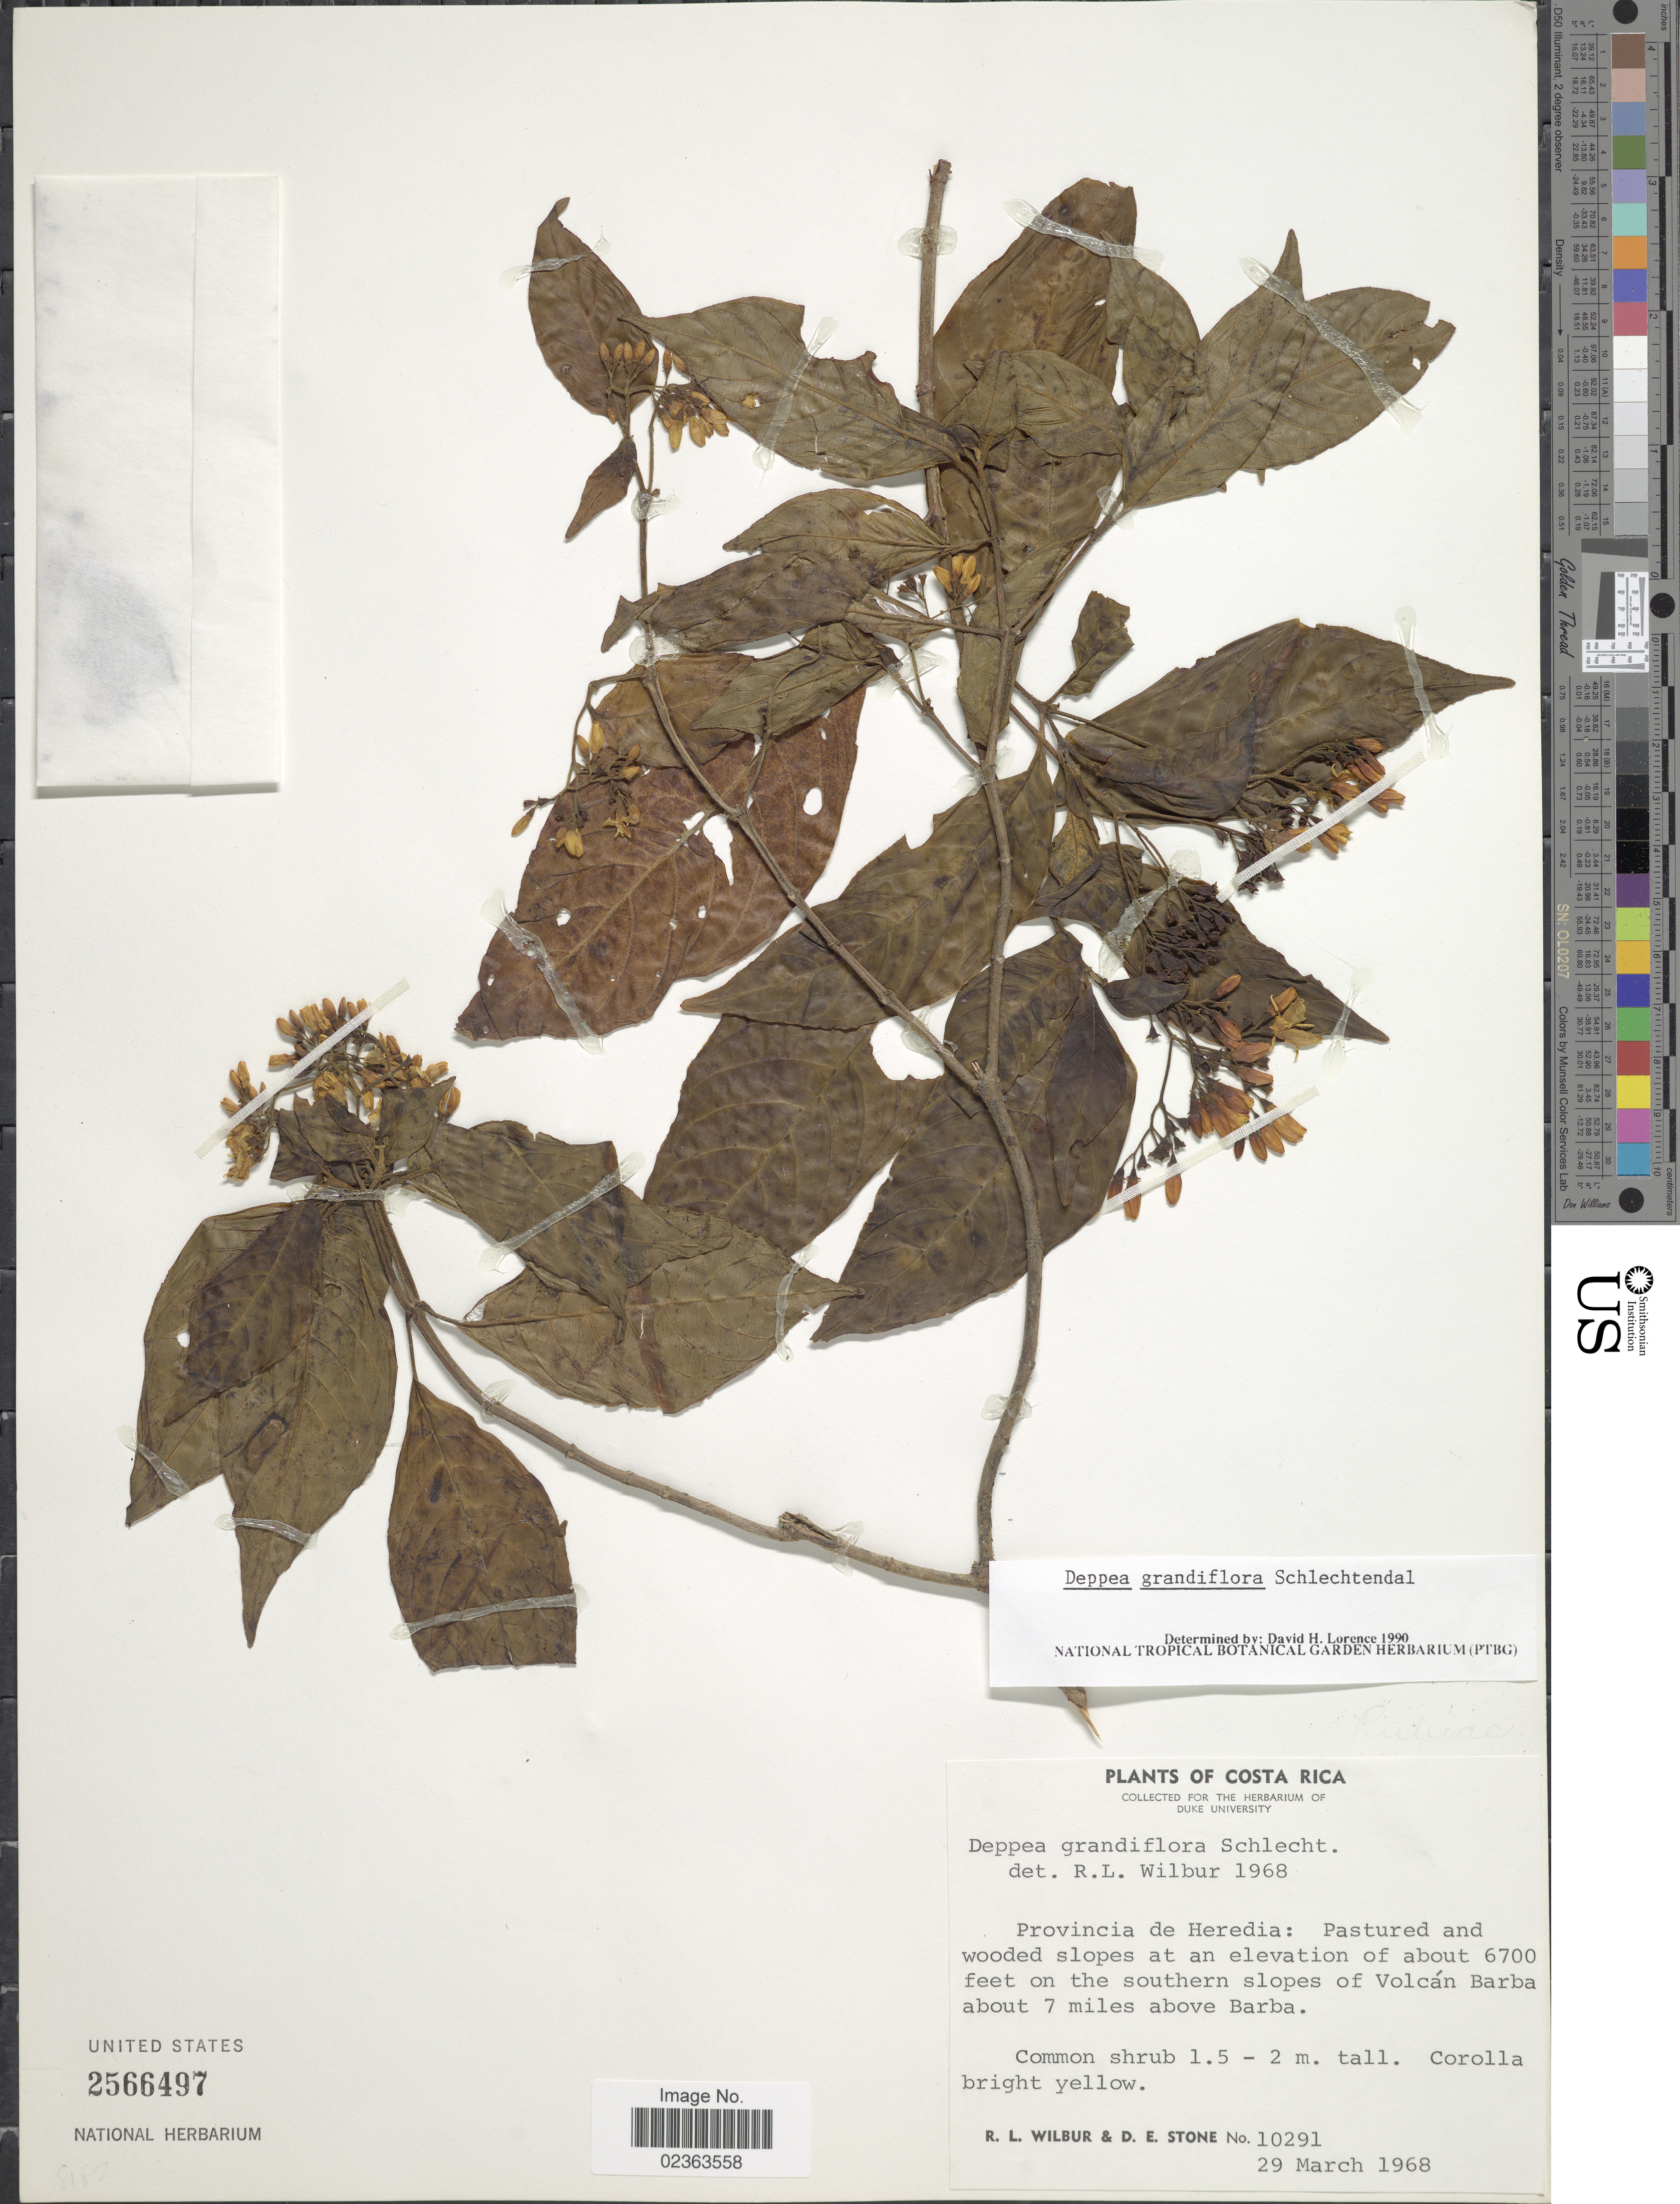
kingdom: Plantae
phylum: Tracheophyta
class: Magnoliopsida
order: Gentianales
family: Rubiaceae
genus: Deppea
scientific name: Deppea grandiflora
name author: Schltdl.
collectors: R. L. Wilbur & D. E. Stone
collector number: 10291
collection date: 1968-03-29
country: Costa Rica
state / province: Heredia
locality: Pastured and wooded slopes, on the southern slopes of Volcán Barba about 7 miles above Barba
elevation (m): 2042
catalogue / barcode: US 2566497